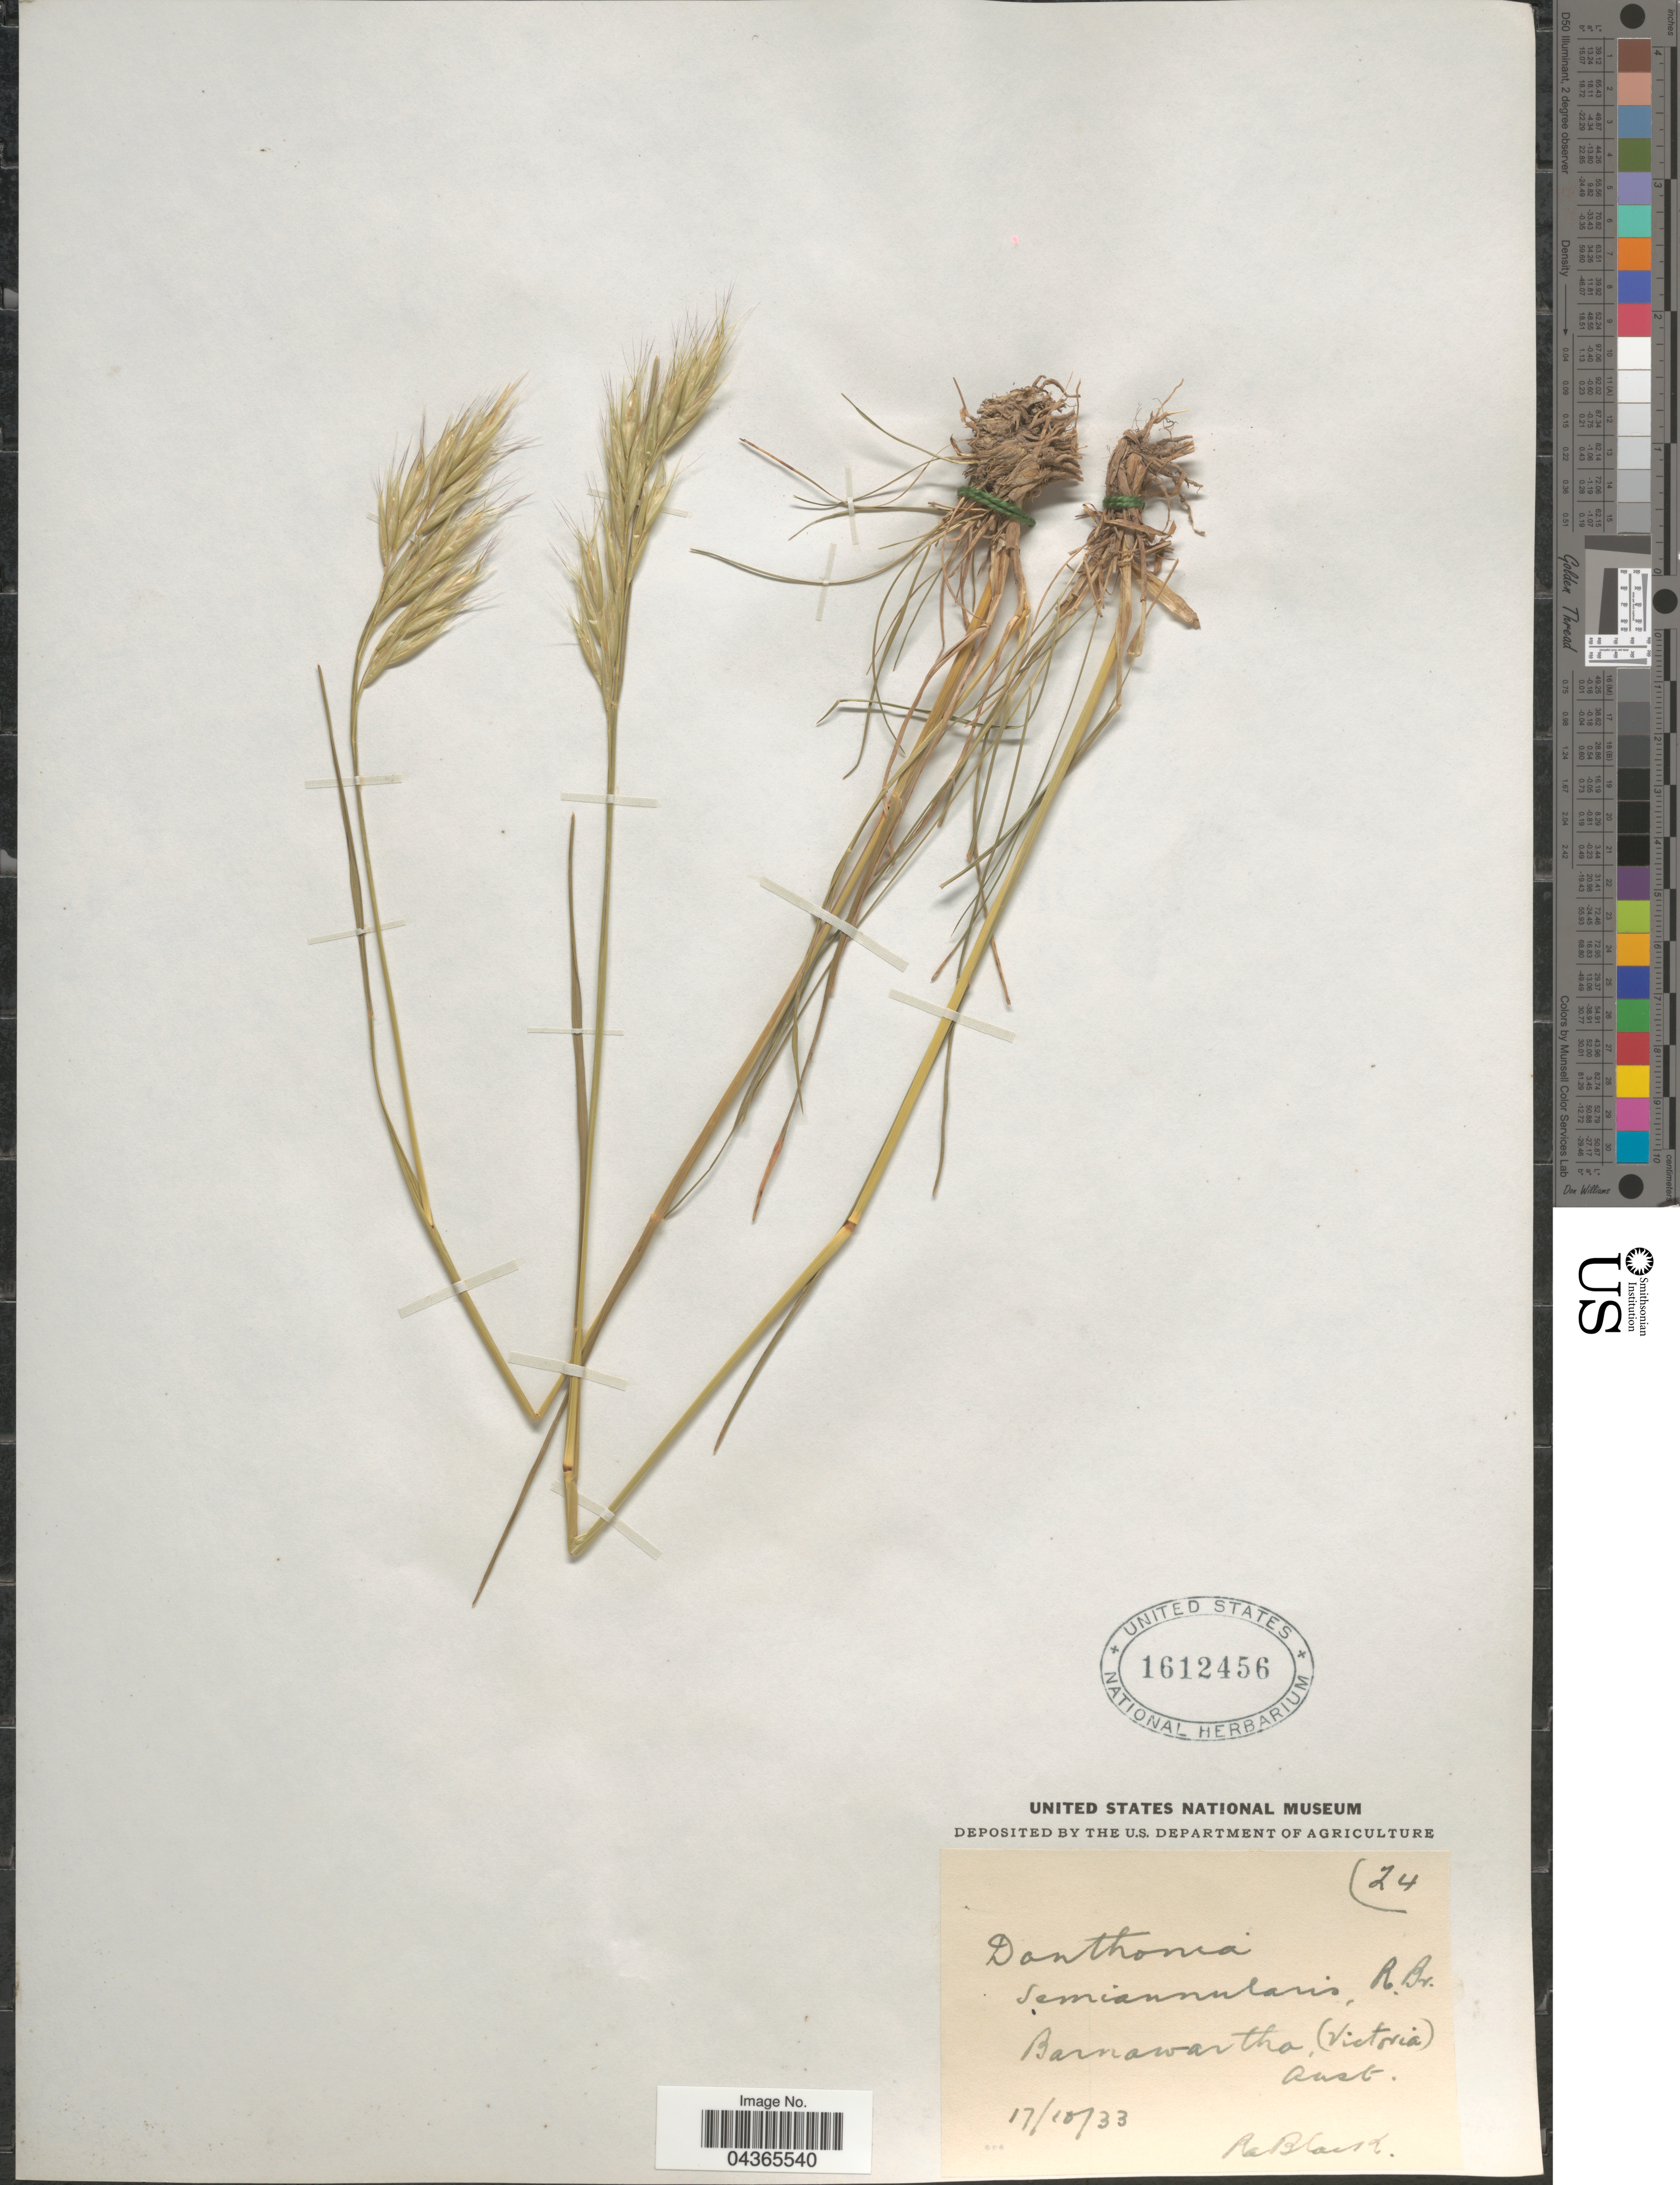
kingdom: Plantae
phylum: Tracheophyta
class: Liliopsida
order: Poales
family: Poaceae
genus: Rytidosperma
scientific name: Rytidosperma semiannulare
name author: (Labill.) Connor & Edgar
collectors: R. A. Black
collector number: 24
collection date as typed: Transcribed d/m/y: 17/10/33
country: Australia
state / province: Victoria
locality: Barnawartha, (Victoria).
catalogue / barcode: US 1612456